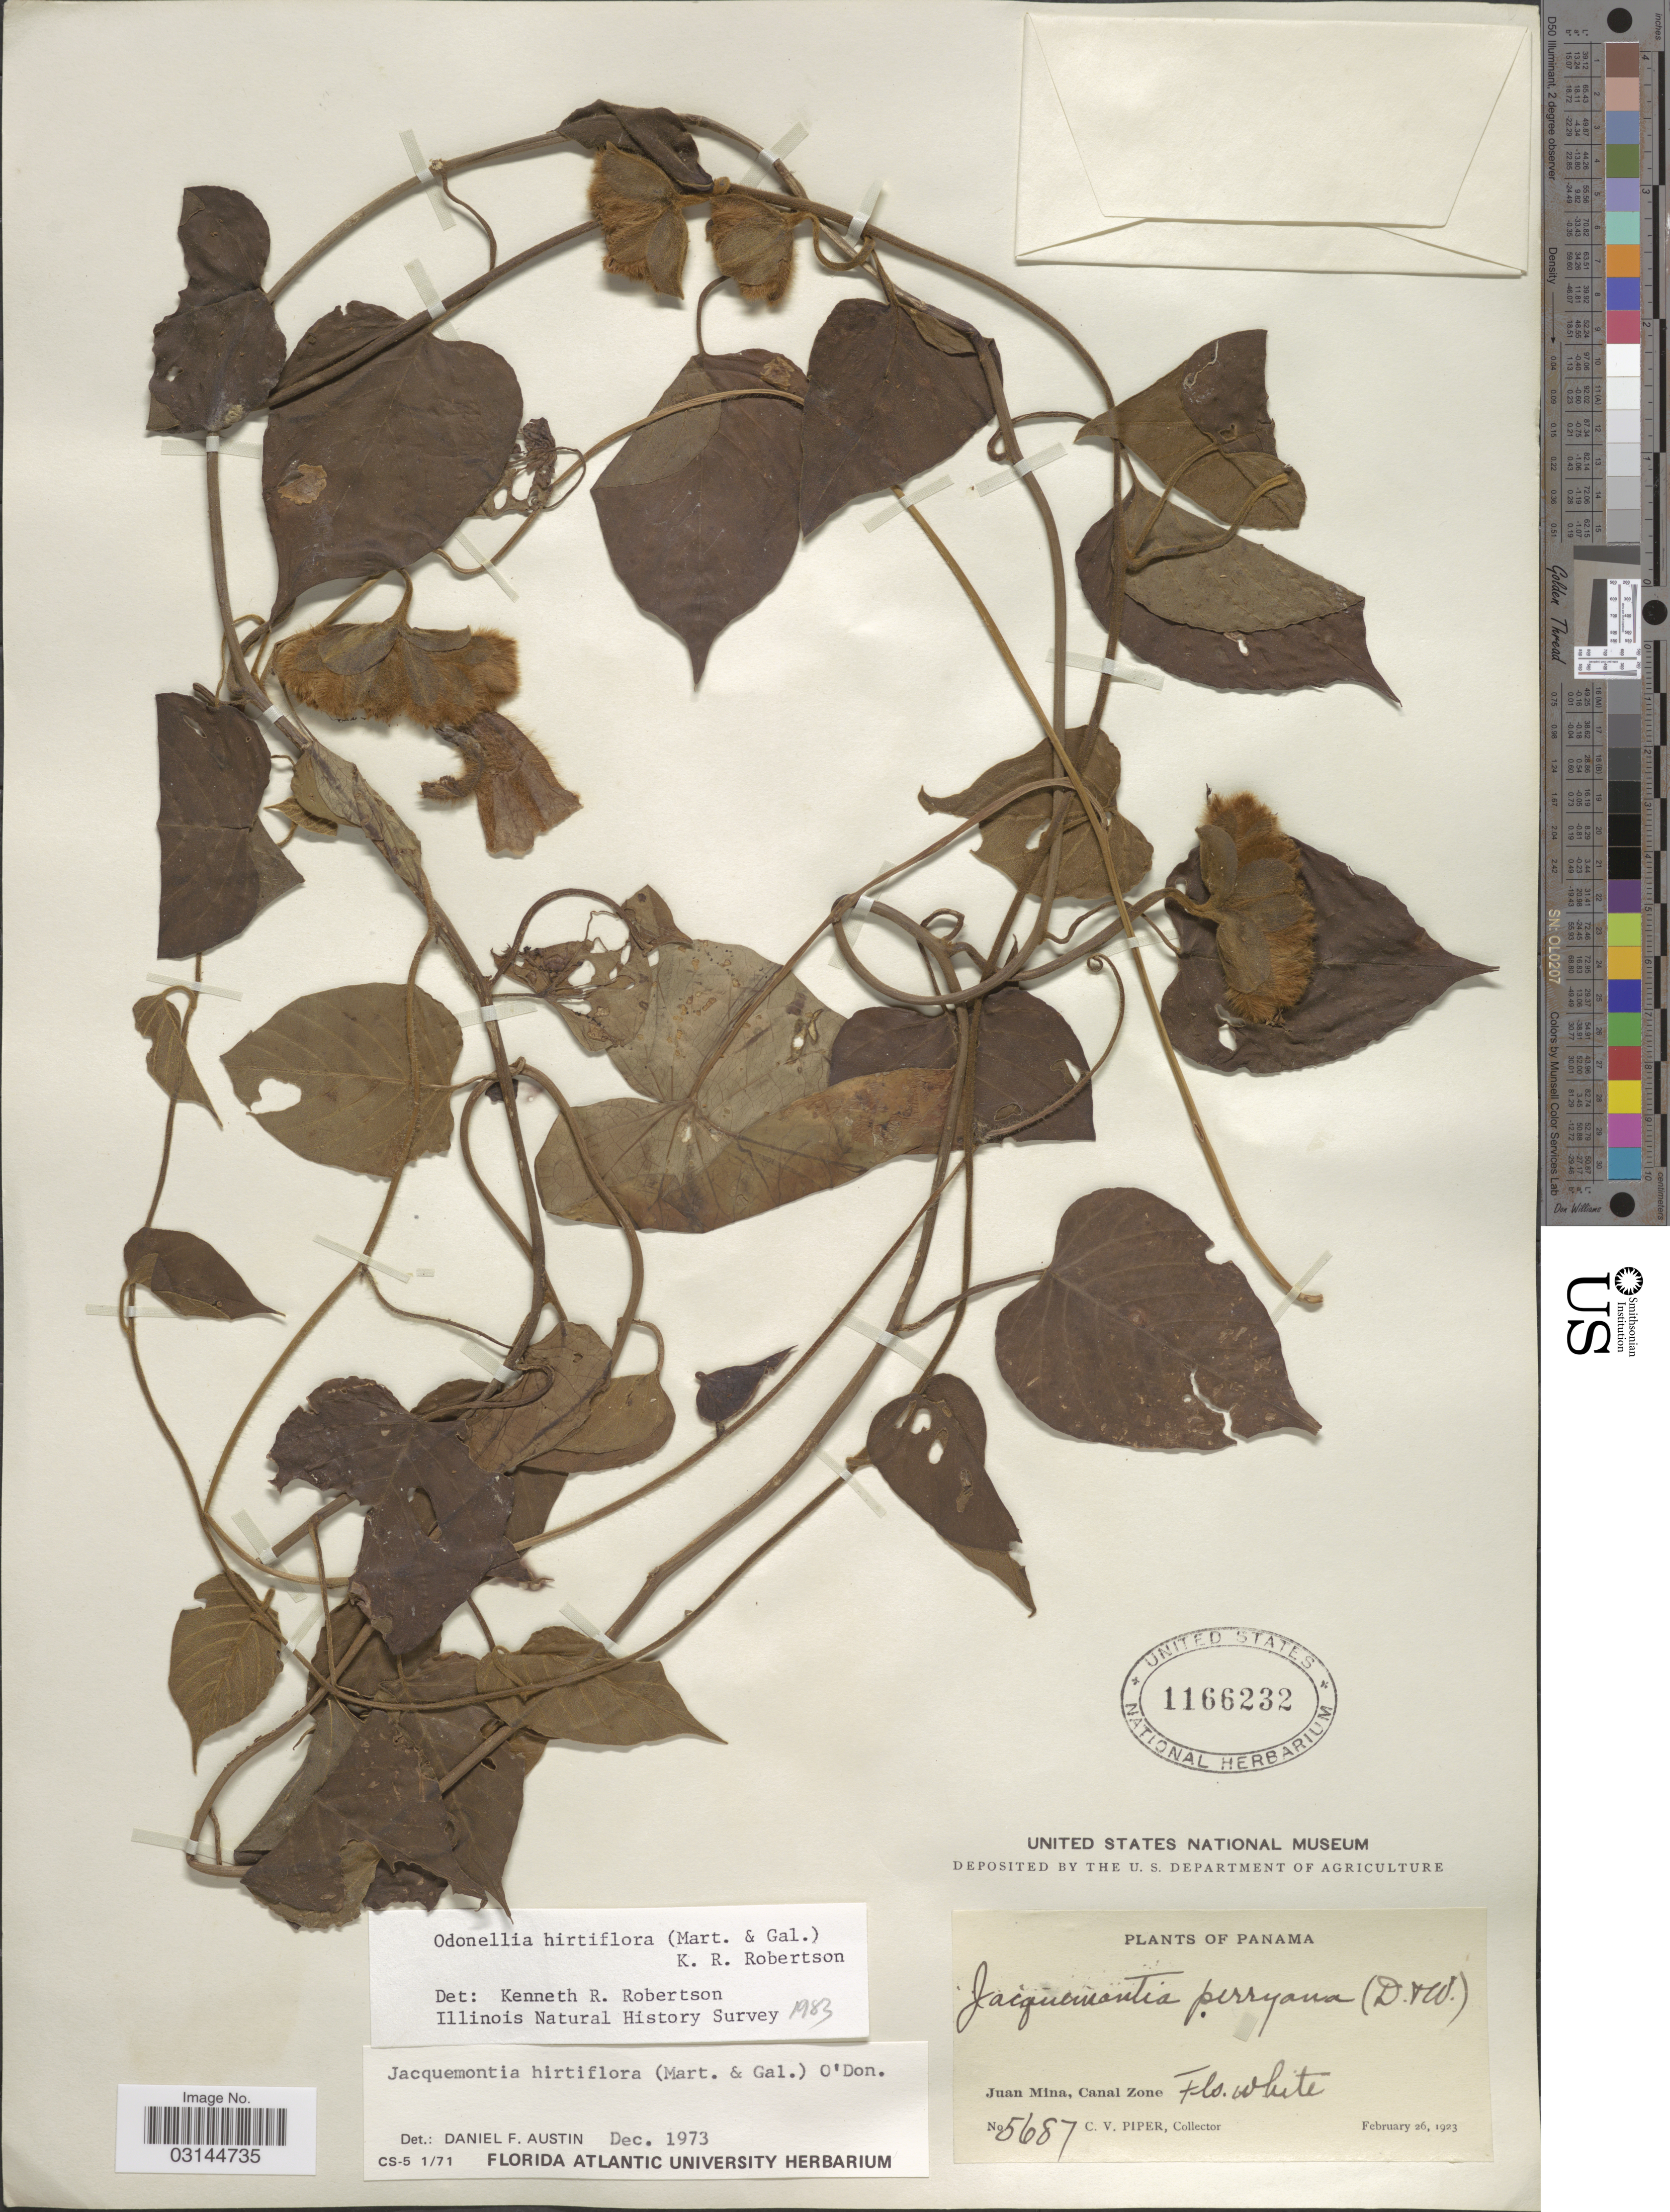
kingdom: Plantae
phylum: Tracheophyta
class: Magnoliopsida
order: Solanales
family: Convolvulaceae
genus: Odonellia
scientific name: Odonellia hirtiflora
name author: (M. Martens & Galeotti) K.R. Robertson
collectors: C. V. Piper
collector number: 5687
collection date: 1923-02-26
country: Panama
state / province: Colón / Panamá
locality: Juan Mina, Canal Zone.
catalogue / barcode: US 1166232